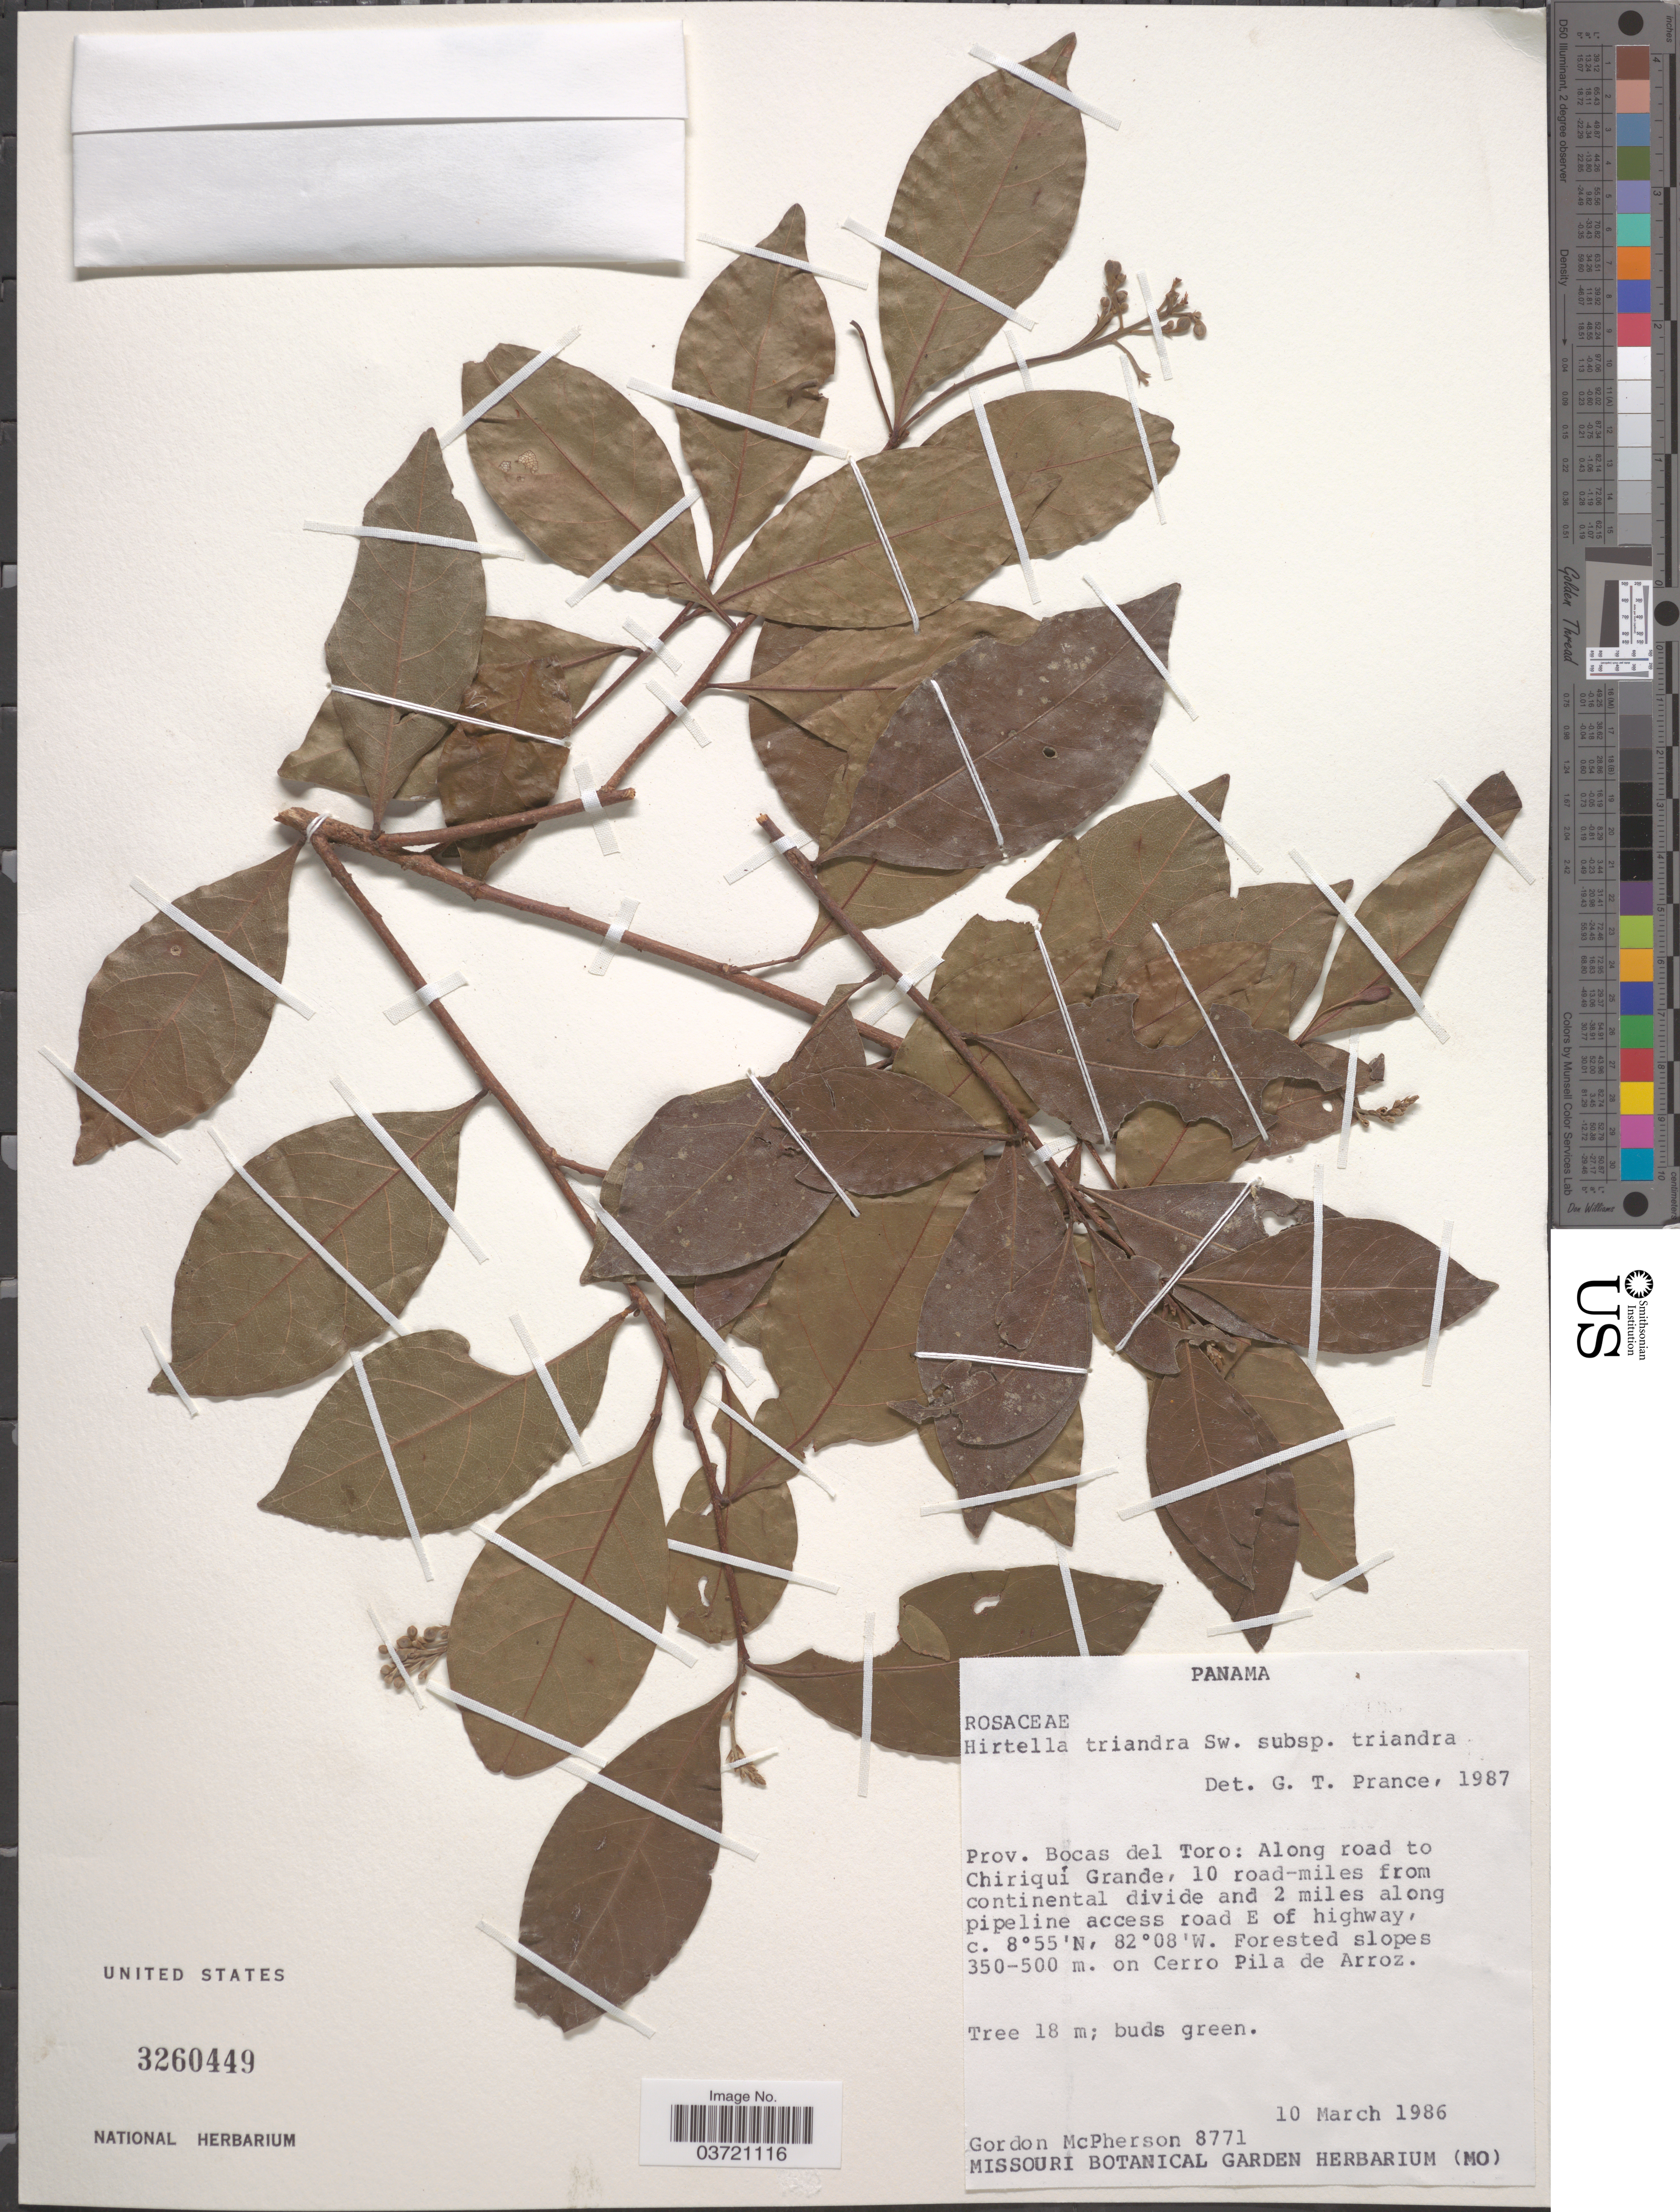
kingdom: Plantae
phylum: Tracheophyta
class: Magnoliopsida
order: Malpighiales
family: Chrysobalanaceae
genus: Hirtella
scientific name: Hirtella triandra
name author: Sw.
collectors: G. McPherson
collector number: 8771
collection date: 1986-03-10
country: Panama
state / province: Bocas del Toro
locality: Along road to Chiriquí Grande, 10 road-miles from continental divide and 2 miles along pipeline access road E of highway. On Cerro Pila de Arroz.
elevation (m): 350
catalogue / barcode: US 3260449